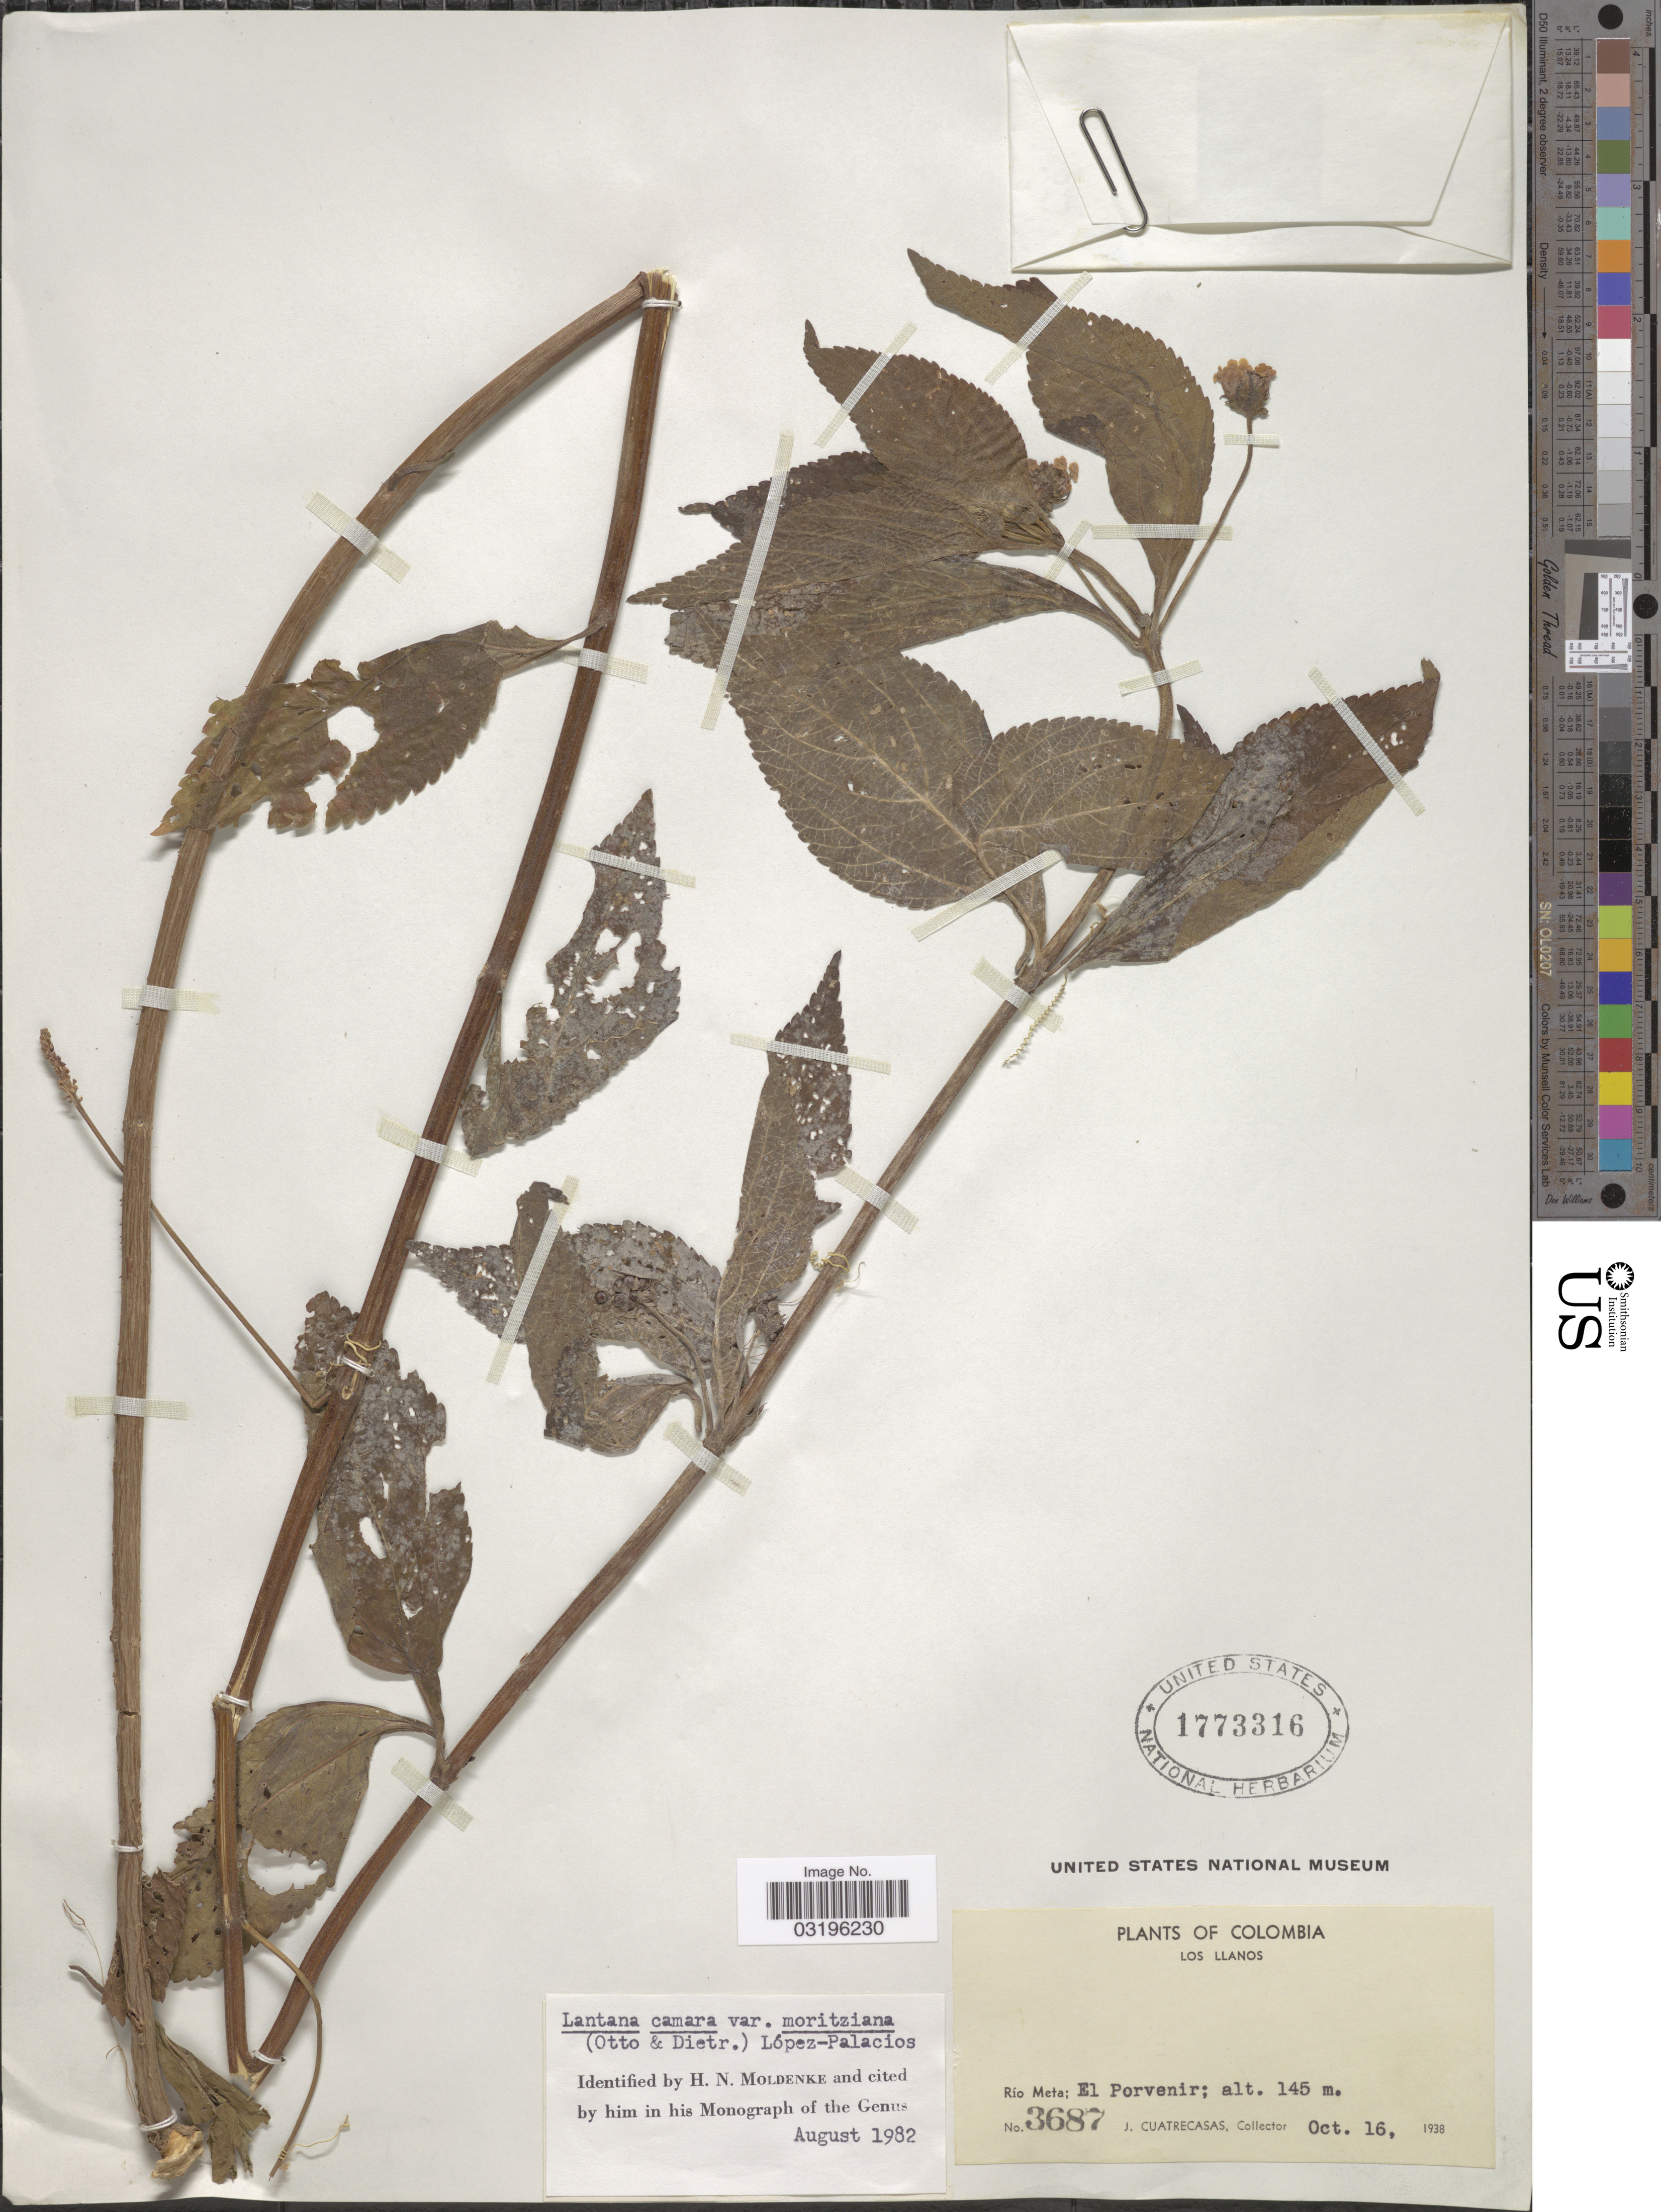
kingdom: Plantae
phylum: Tracheophyta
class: Magnoliopsida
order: Lamiales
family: Verbenaceae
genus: Lantana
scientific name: Lantana camara var. moritziana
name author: (Otto & A. Dietr.) López-Pal.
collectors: J. Cuatrecasas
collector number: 3687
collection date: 1938-10-16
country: Colombia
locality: Los Llanos. Río Meta; El Porvenir.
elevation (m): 145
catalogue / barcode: US 1773316